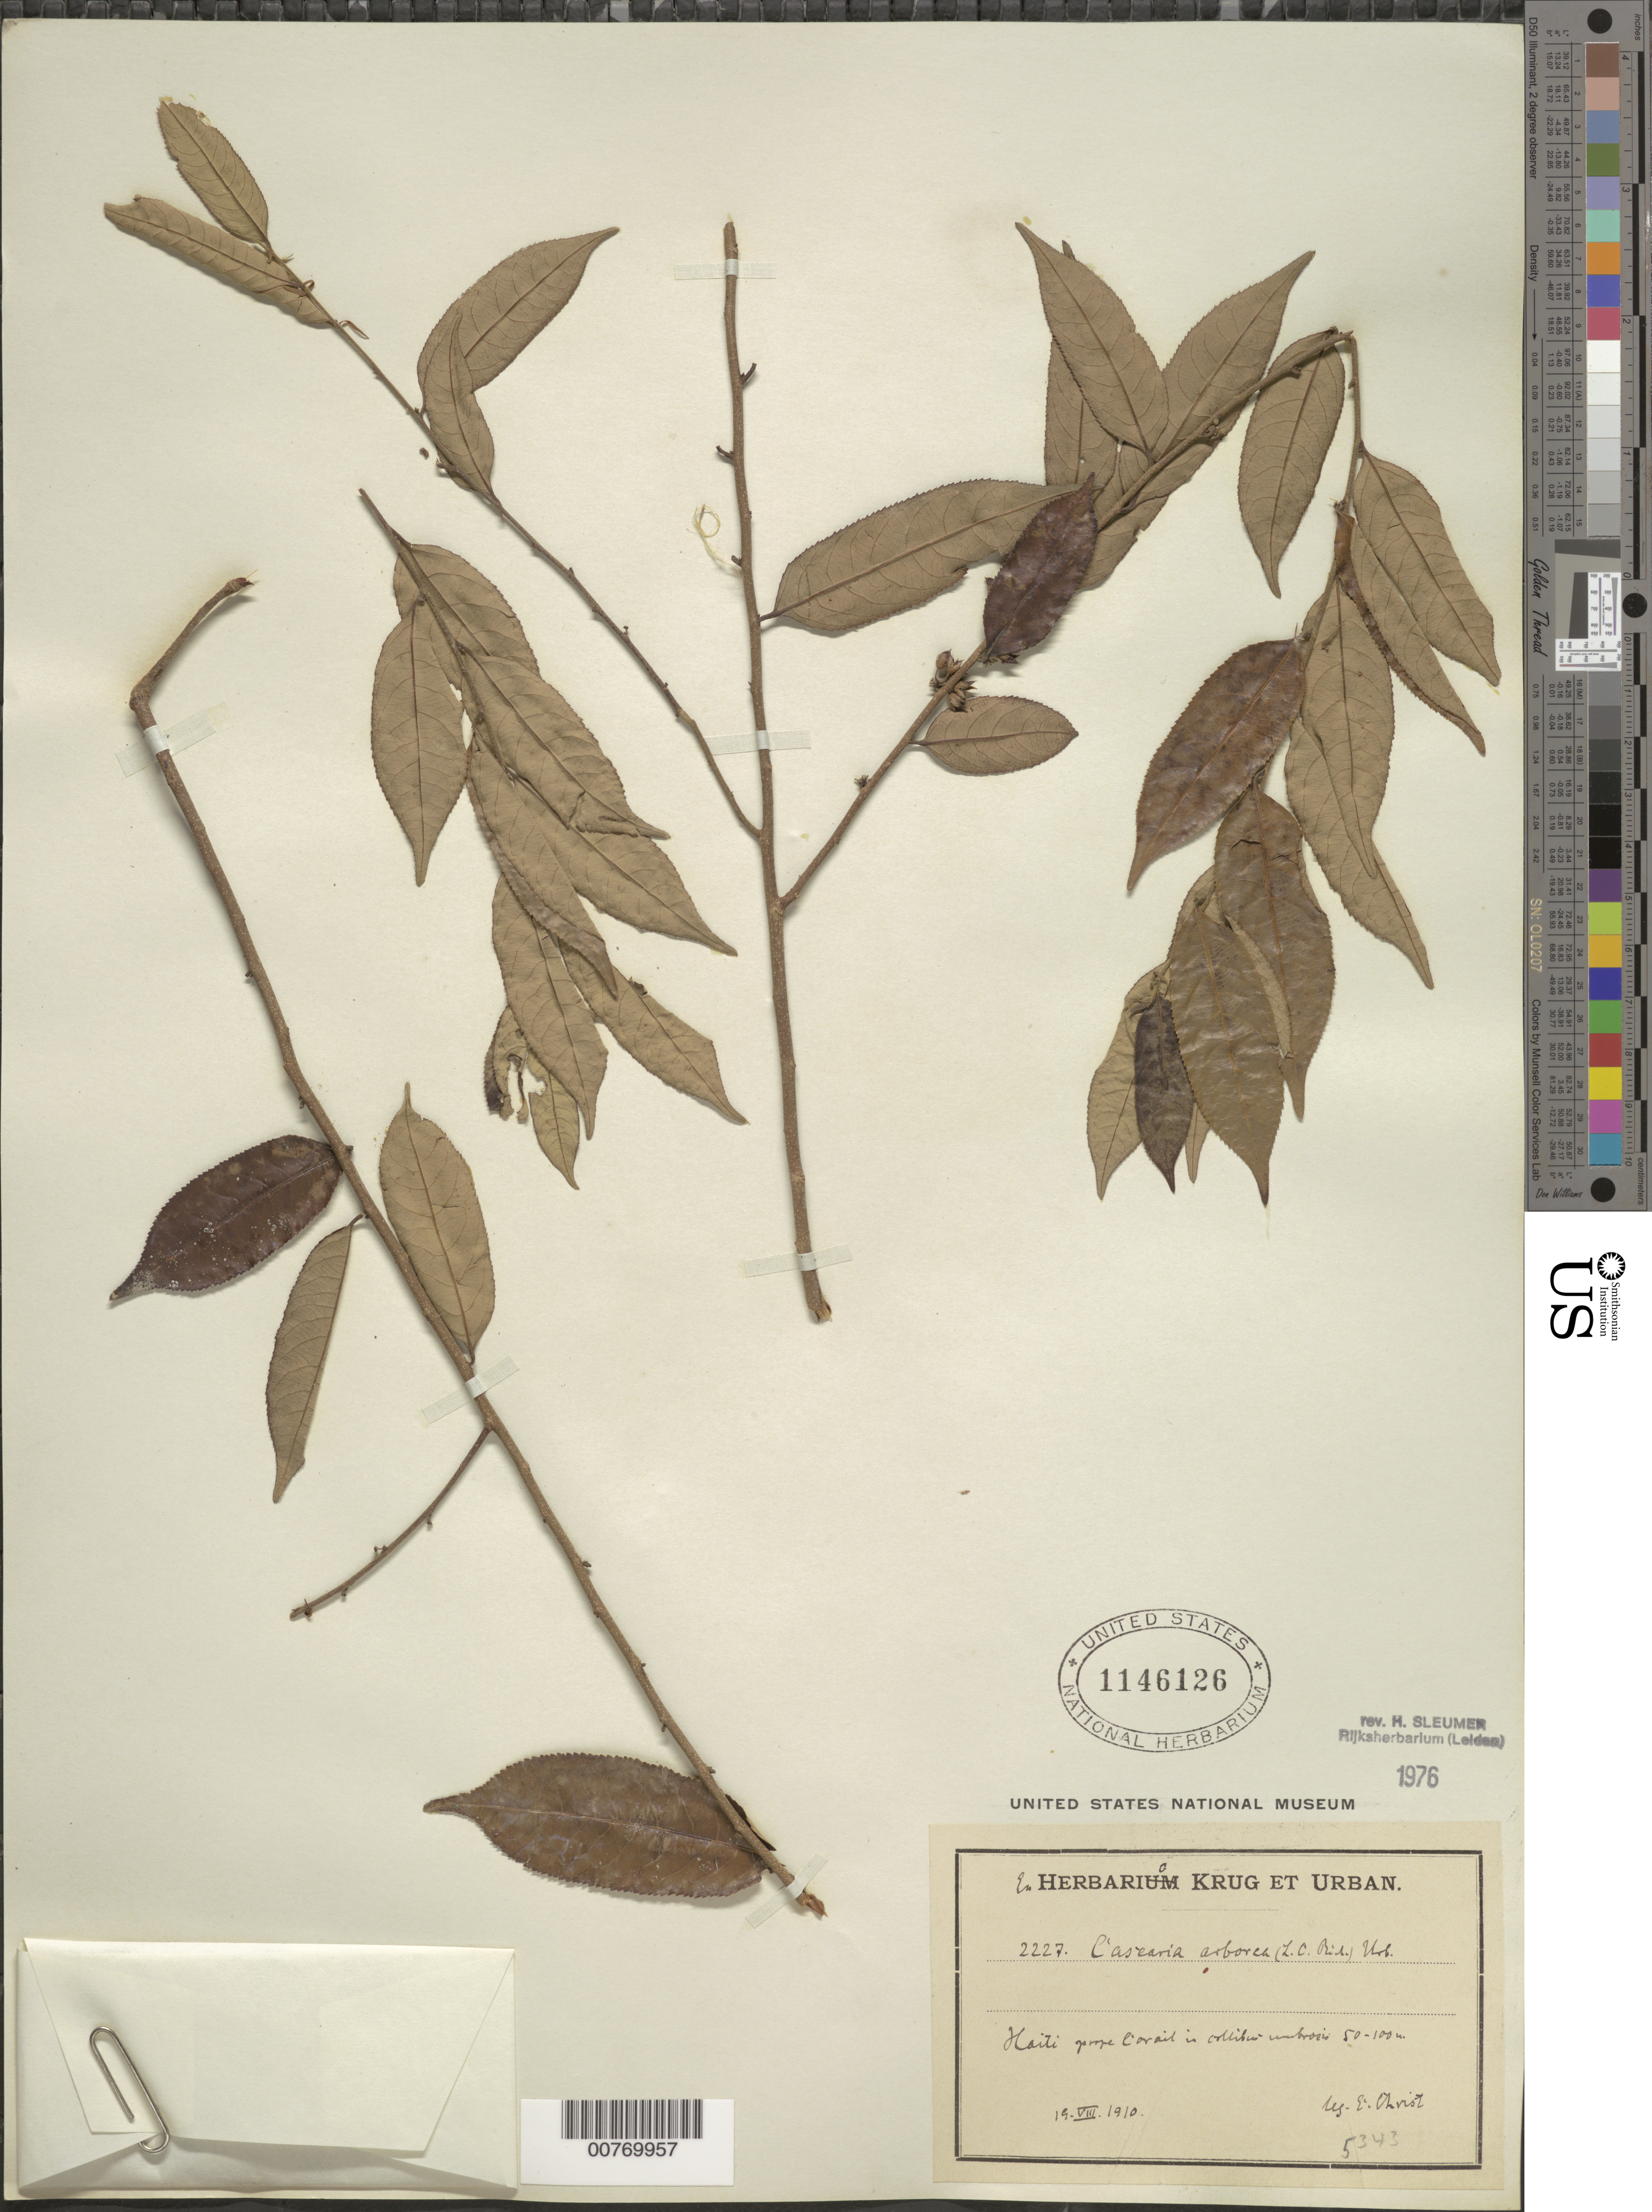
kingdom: Plantae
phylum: Tracheophyta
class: Magnoliopsida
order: Malpighiales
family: Salicaceae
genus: Casearia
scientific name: Casearia arborea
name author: (Rich.) Urb.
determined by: Sleumer, H. O.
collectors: E. Christ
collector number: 2227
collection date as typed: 19 Aug 1910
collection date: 1910-08-19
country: Haiti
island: Hispaniola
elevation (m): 50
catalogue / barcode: US 1146126